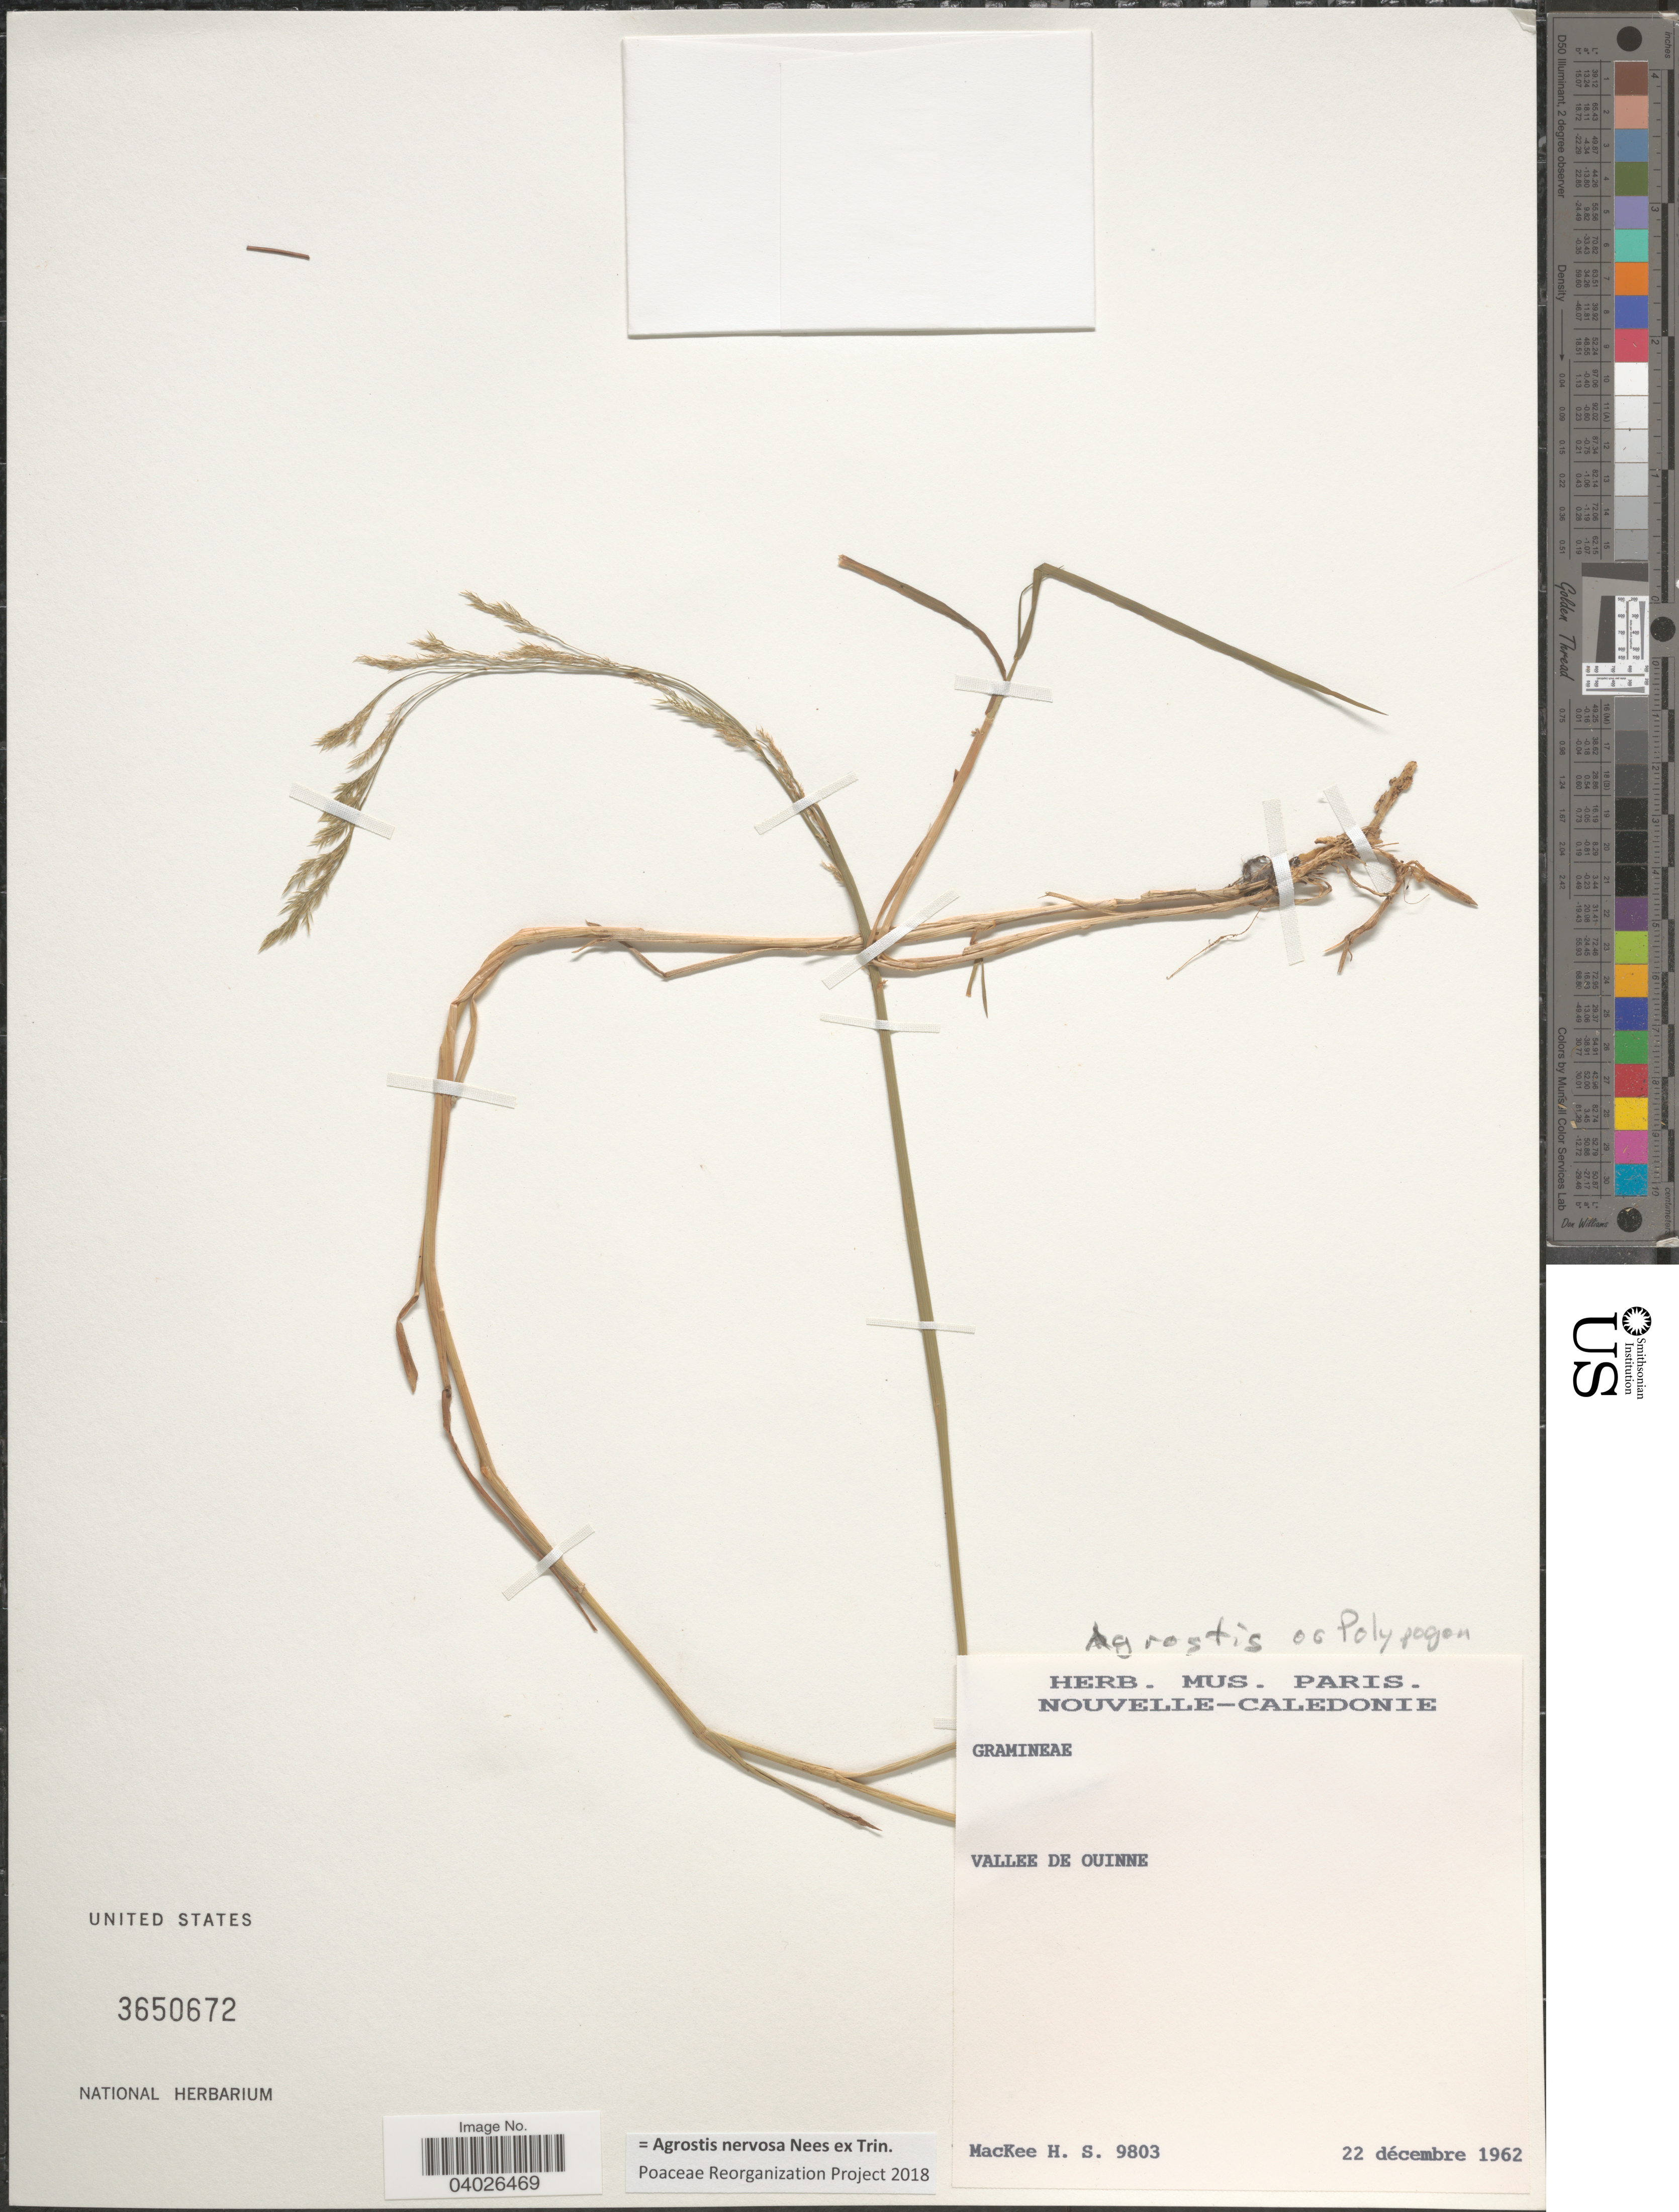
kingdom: Plantae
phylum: Tracheophyta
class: Liliopsida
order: Poales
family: Poaceae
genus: Agrostis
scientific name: Agrostis nervosa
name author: Nees ex Trin.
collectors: H. Mackee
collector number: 9803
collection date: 1962-12-22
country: New Caledonia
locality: Nouvelle-Caledonie. Vallee de Ouinne.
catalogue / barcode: US 3650672